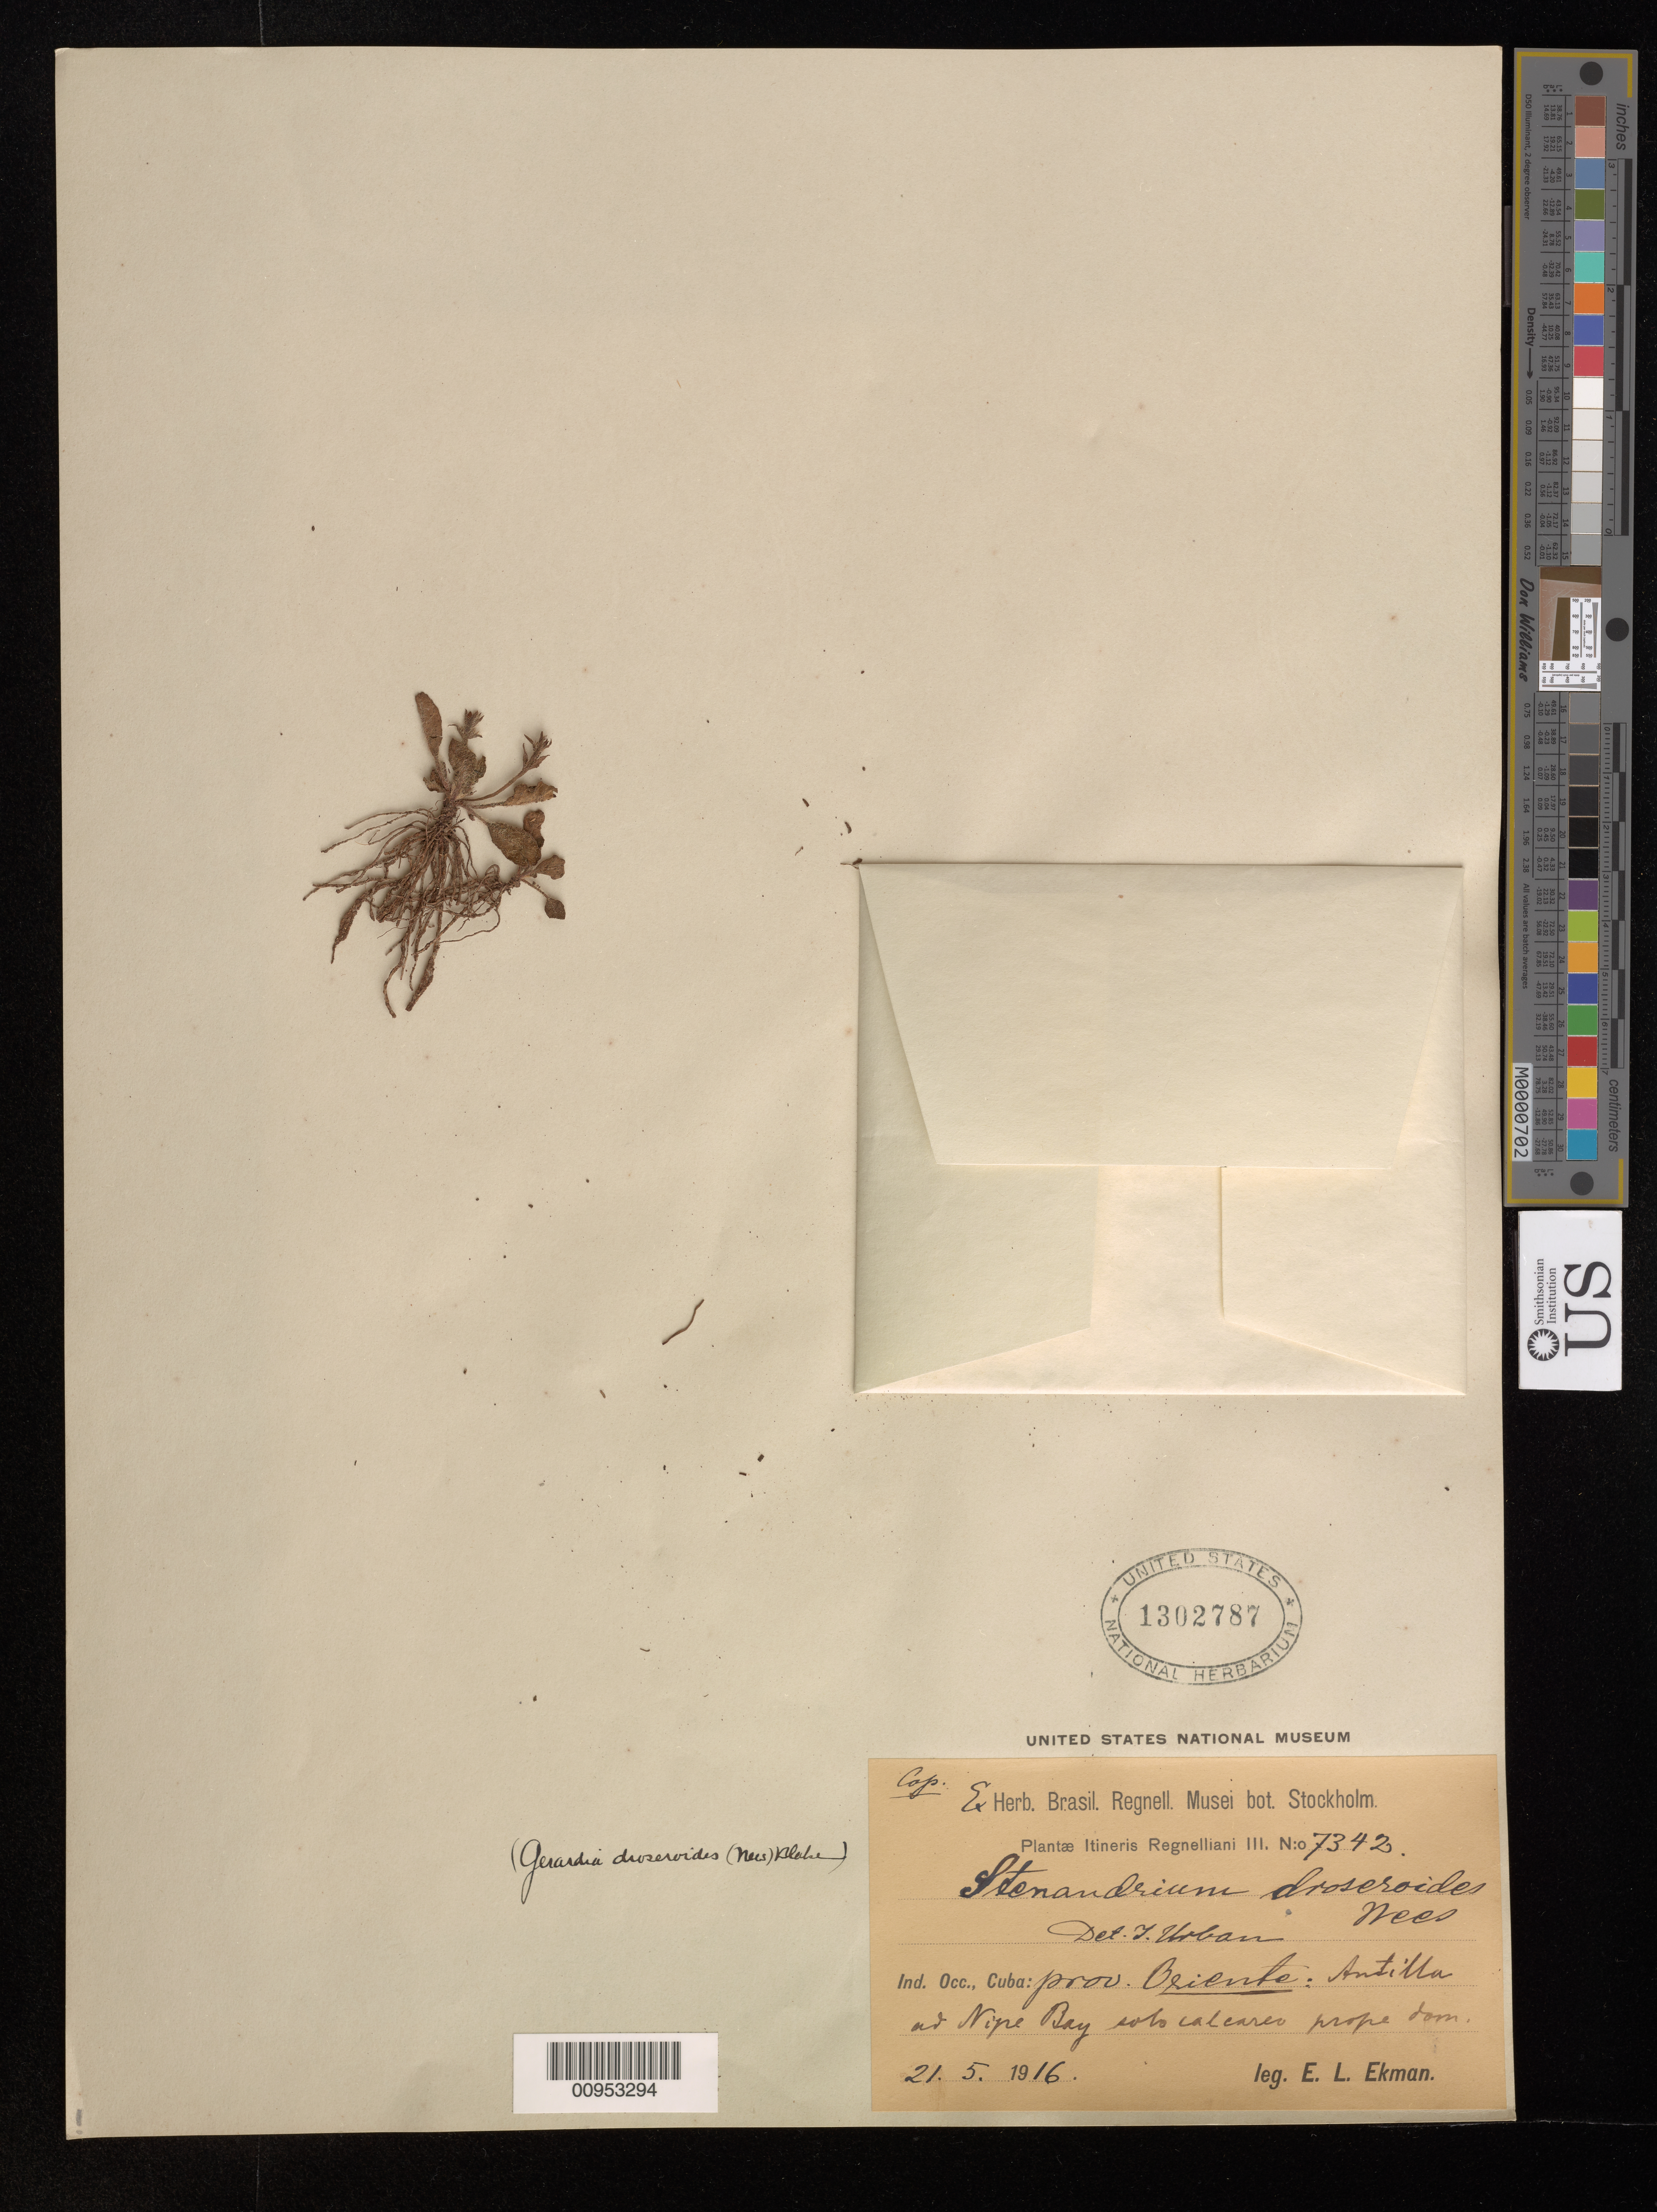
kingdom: Plantae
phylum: Tracheophyta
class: Magnoliopsida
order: Lamiales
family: Acanthaceae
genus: Stenandrium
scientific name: Stenandrium droseroides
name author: Nees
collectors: E. L. Ekman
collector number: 7342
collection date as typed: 21 May 1916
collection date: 1916-05-21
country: Cuba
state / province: Holguín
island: Cuba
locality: Antilla ad Nipe Bay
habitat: Solo calcarer prope dom.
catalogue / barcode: US 1302787